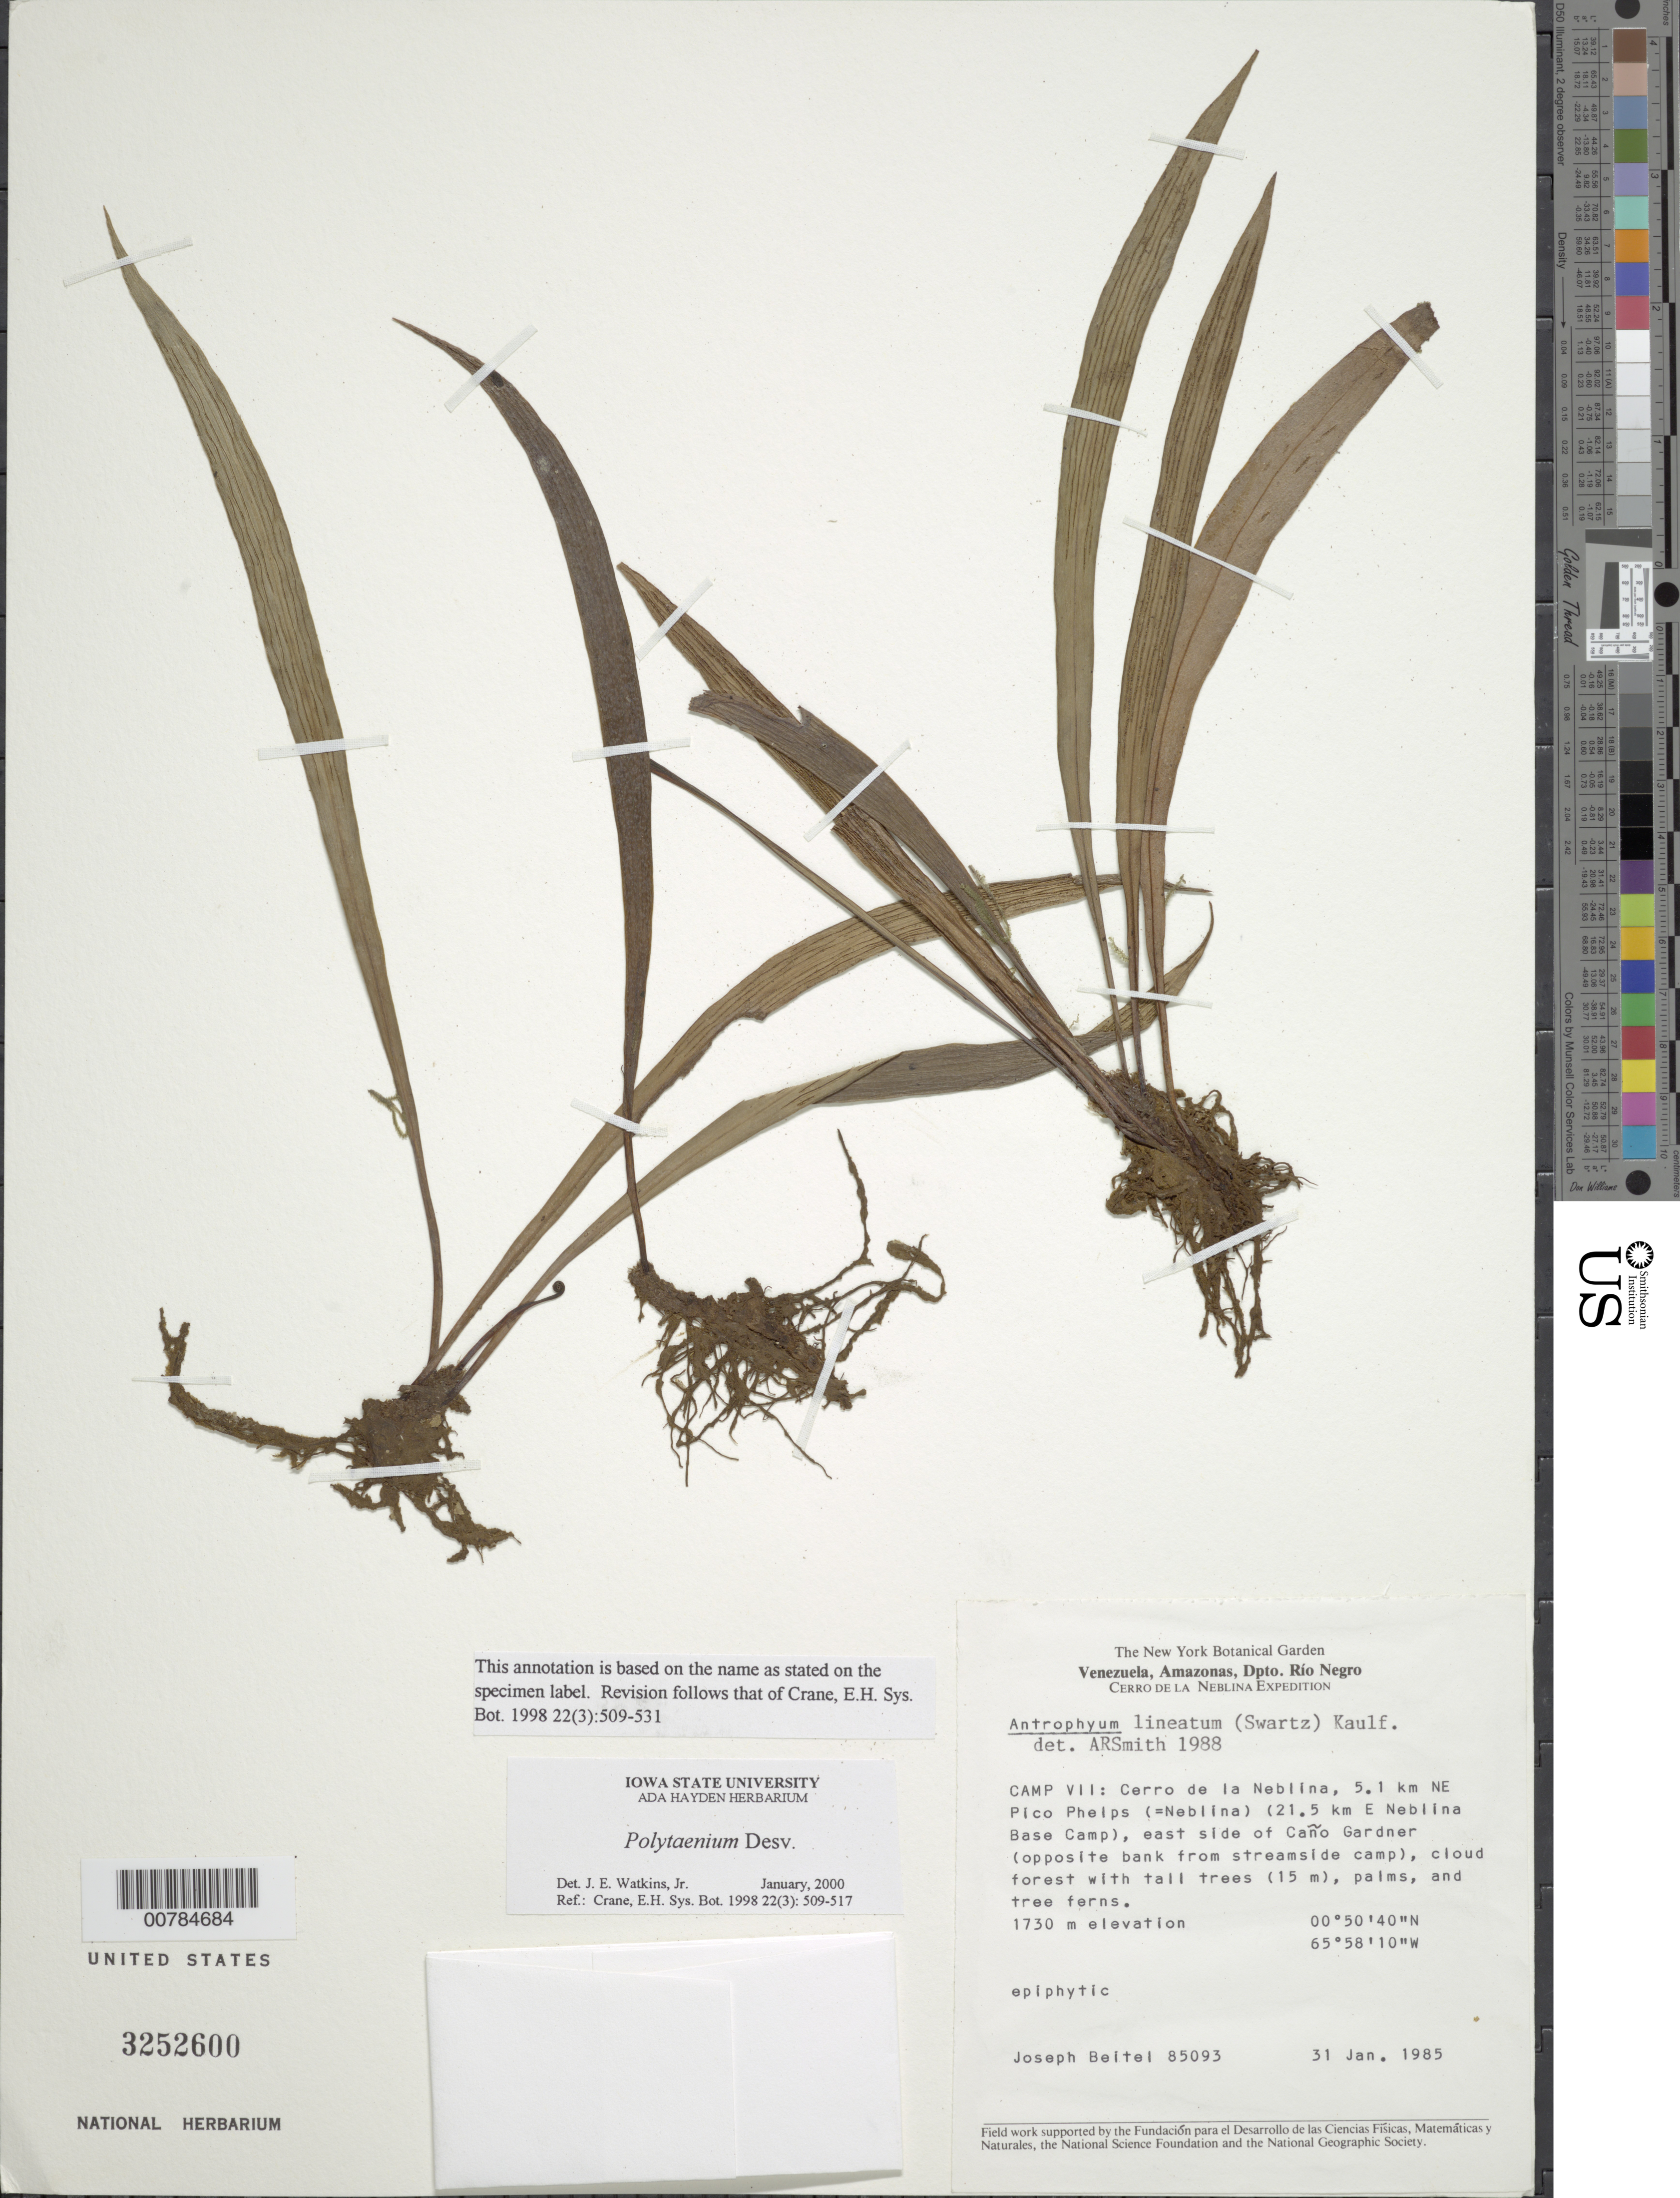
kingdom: Plantae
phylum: Tracheophyta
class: Polypodiopsida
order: Polypodiales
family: Pteridaceae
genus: Polytaenium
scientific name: Polytaenium lineatum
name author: (Sw.) J. Sm.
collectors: J. M. Beitel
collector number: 85093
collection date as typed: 31-Jan-85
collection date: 1985-01-31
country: Venezuela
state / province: Amazonas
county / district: Río Negro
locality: Cerro de la Neblina, Camp VII, 5.1 km NE Pico Phelps (=Neblina), 21.5 km E Neblina Base Camp, E side of Caño Gardner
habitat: Cloud forest with tall trees (15 m), palms and tree ferns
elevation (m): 1730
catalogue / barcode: US 3252600